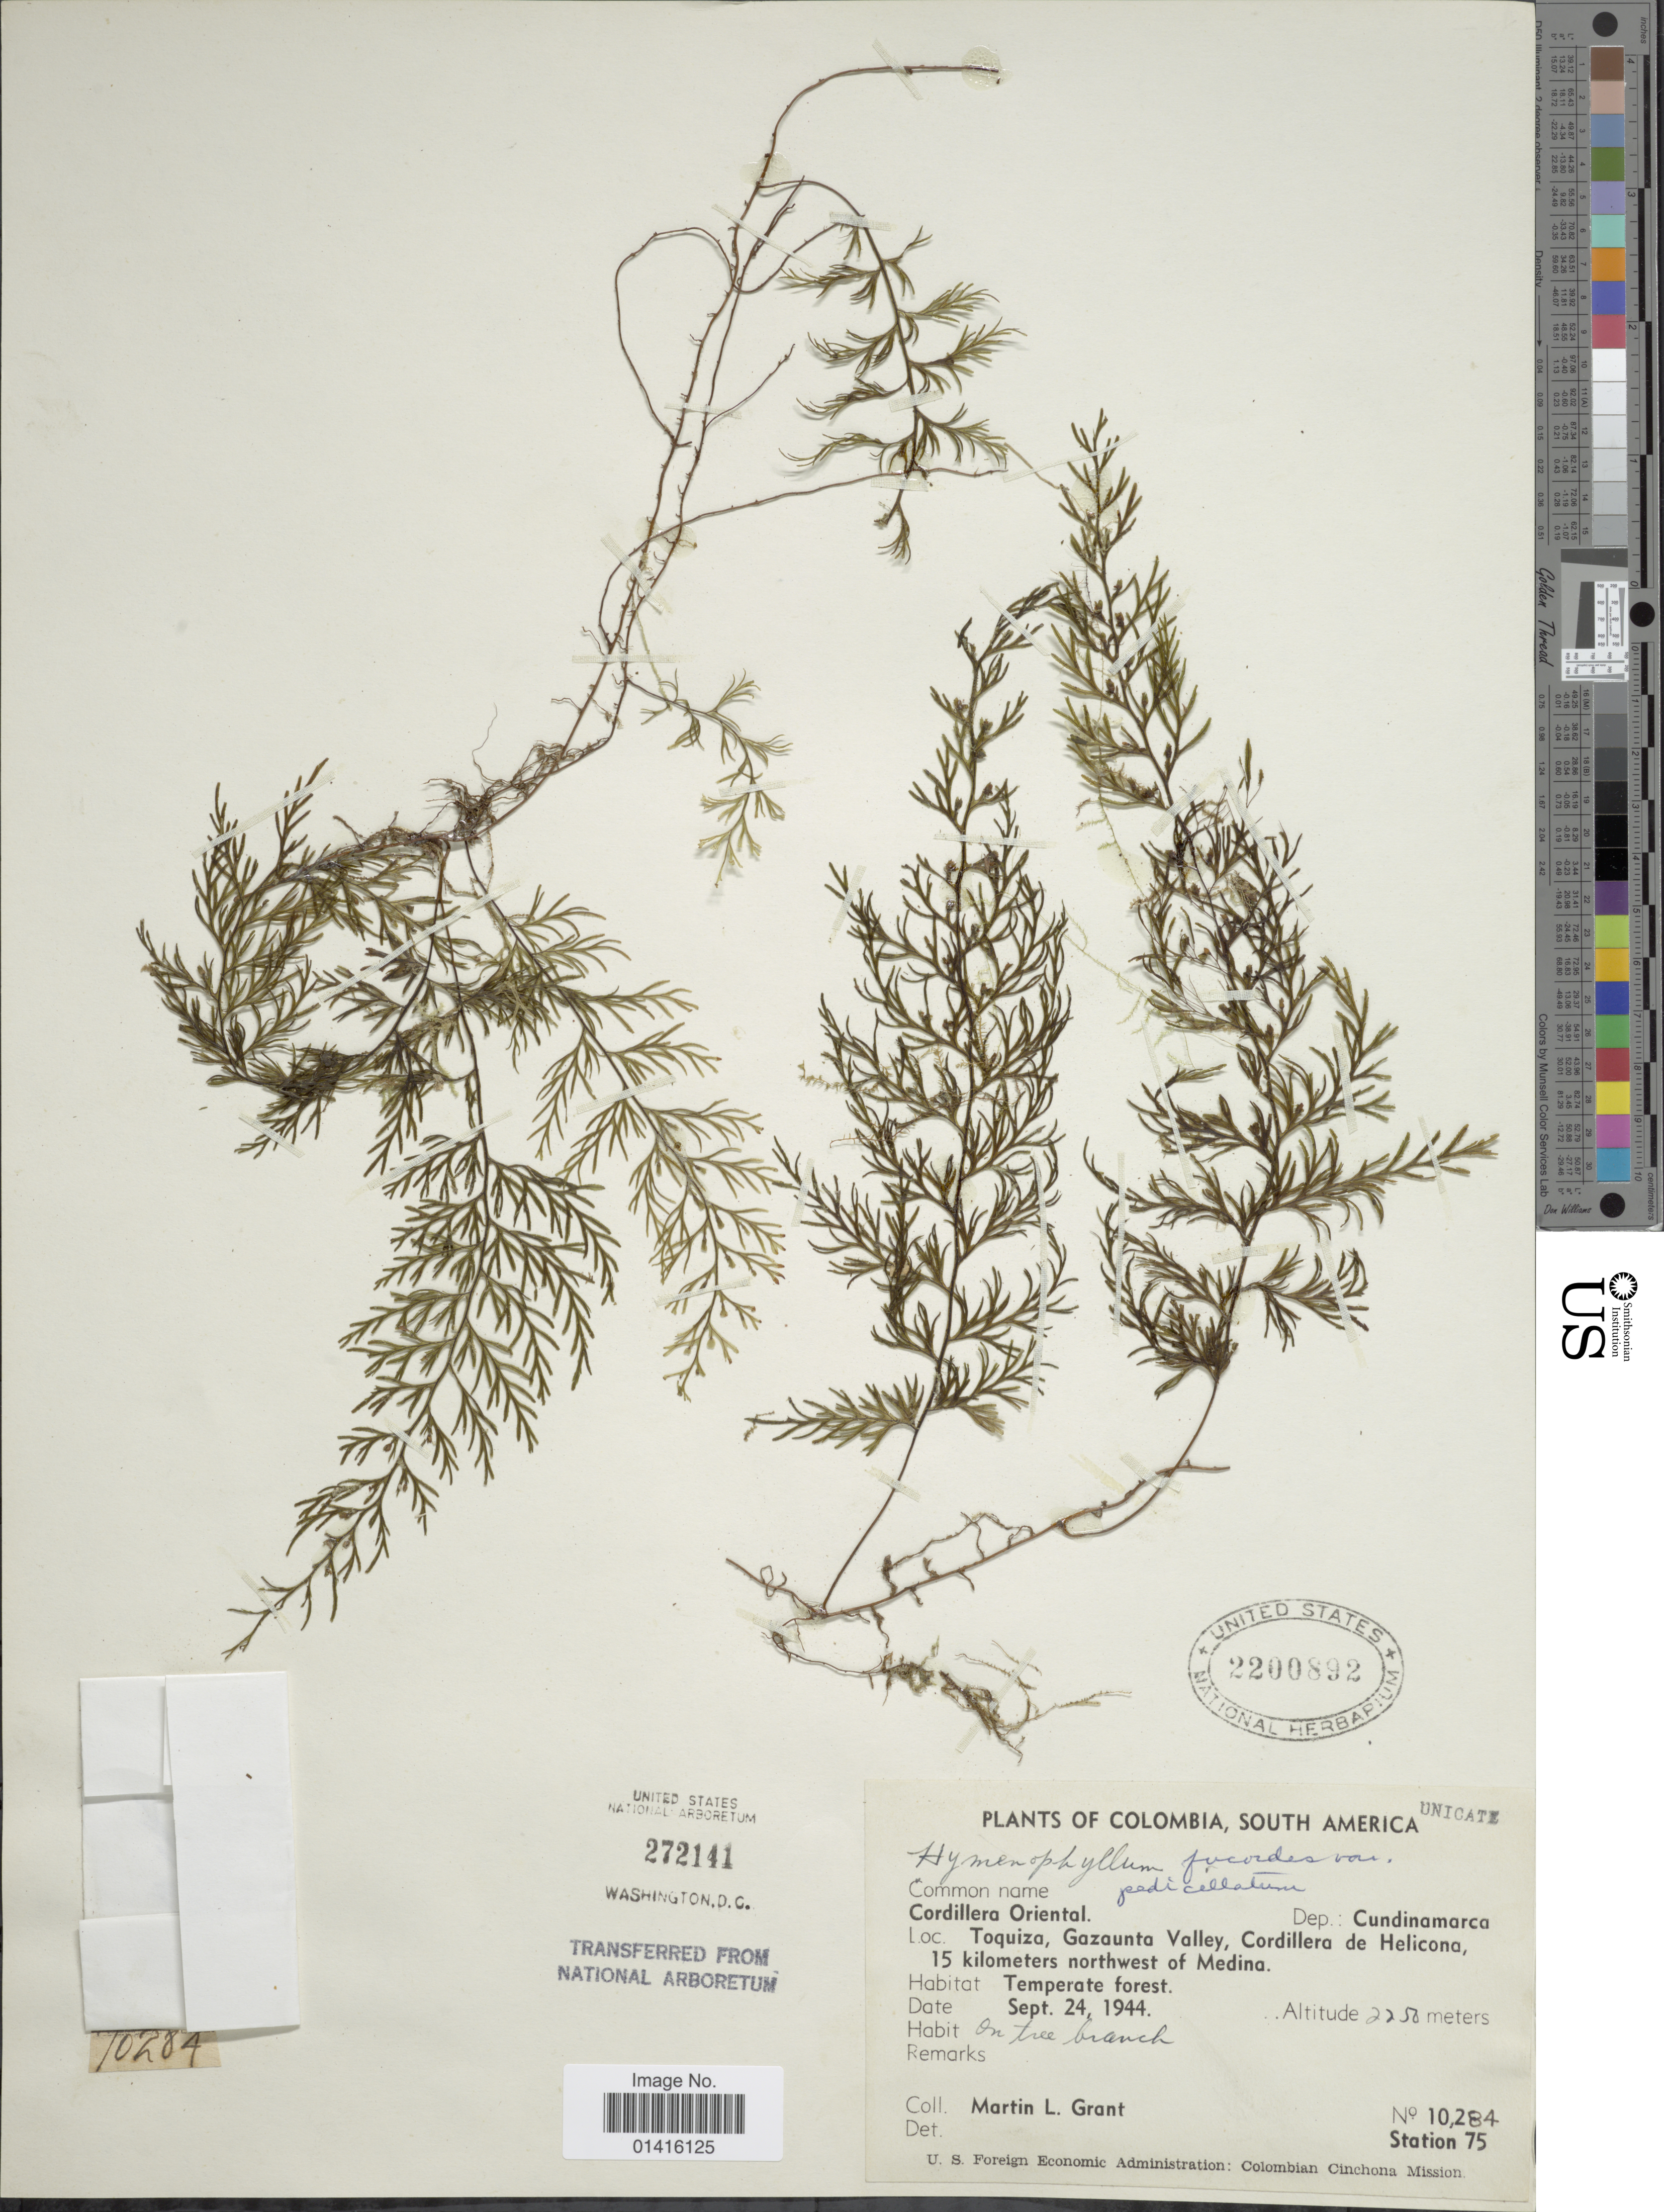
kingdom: Plantae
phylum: Tracheophyta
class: Polypodiopsida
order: Hymenophyllales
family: Hymenophyllaceae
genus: Hymenophyllum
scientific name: Hymenophyllum fucoides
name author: (Sw.) Sw.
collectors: M. L. Grant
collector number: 10284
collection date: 1944-09-24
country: Colombia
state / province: Cundinamarca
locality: Cordillera oriental, Dep.: Cundinamarca, Toquiza, Gazaunta valley, Cordillera de Helicona, 15kilometers northwest of Medina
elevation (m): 2250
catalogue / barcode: US 2200892